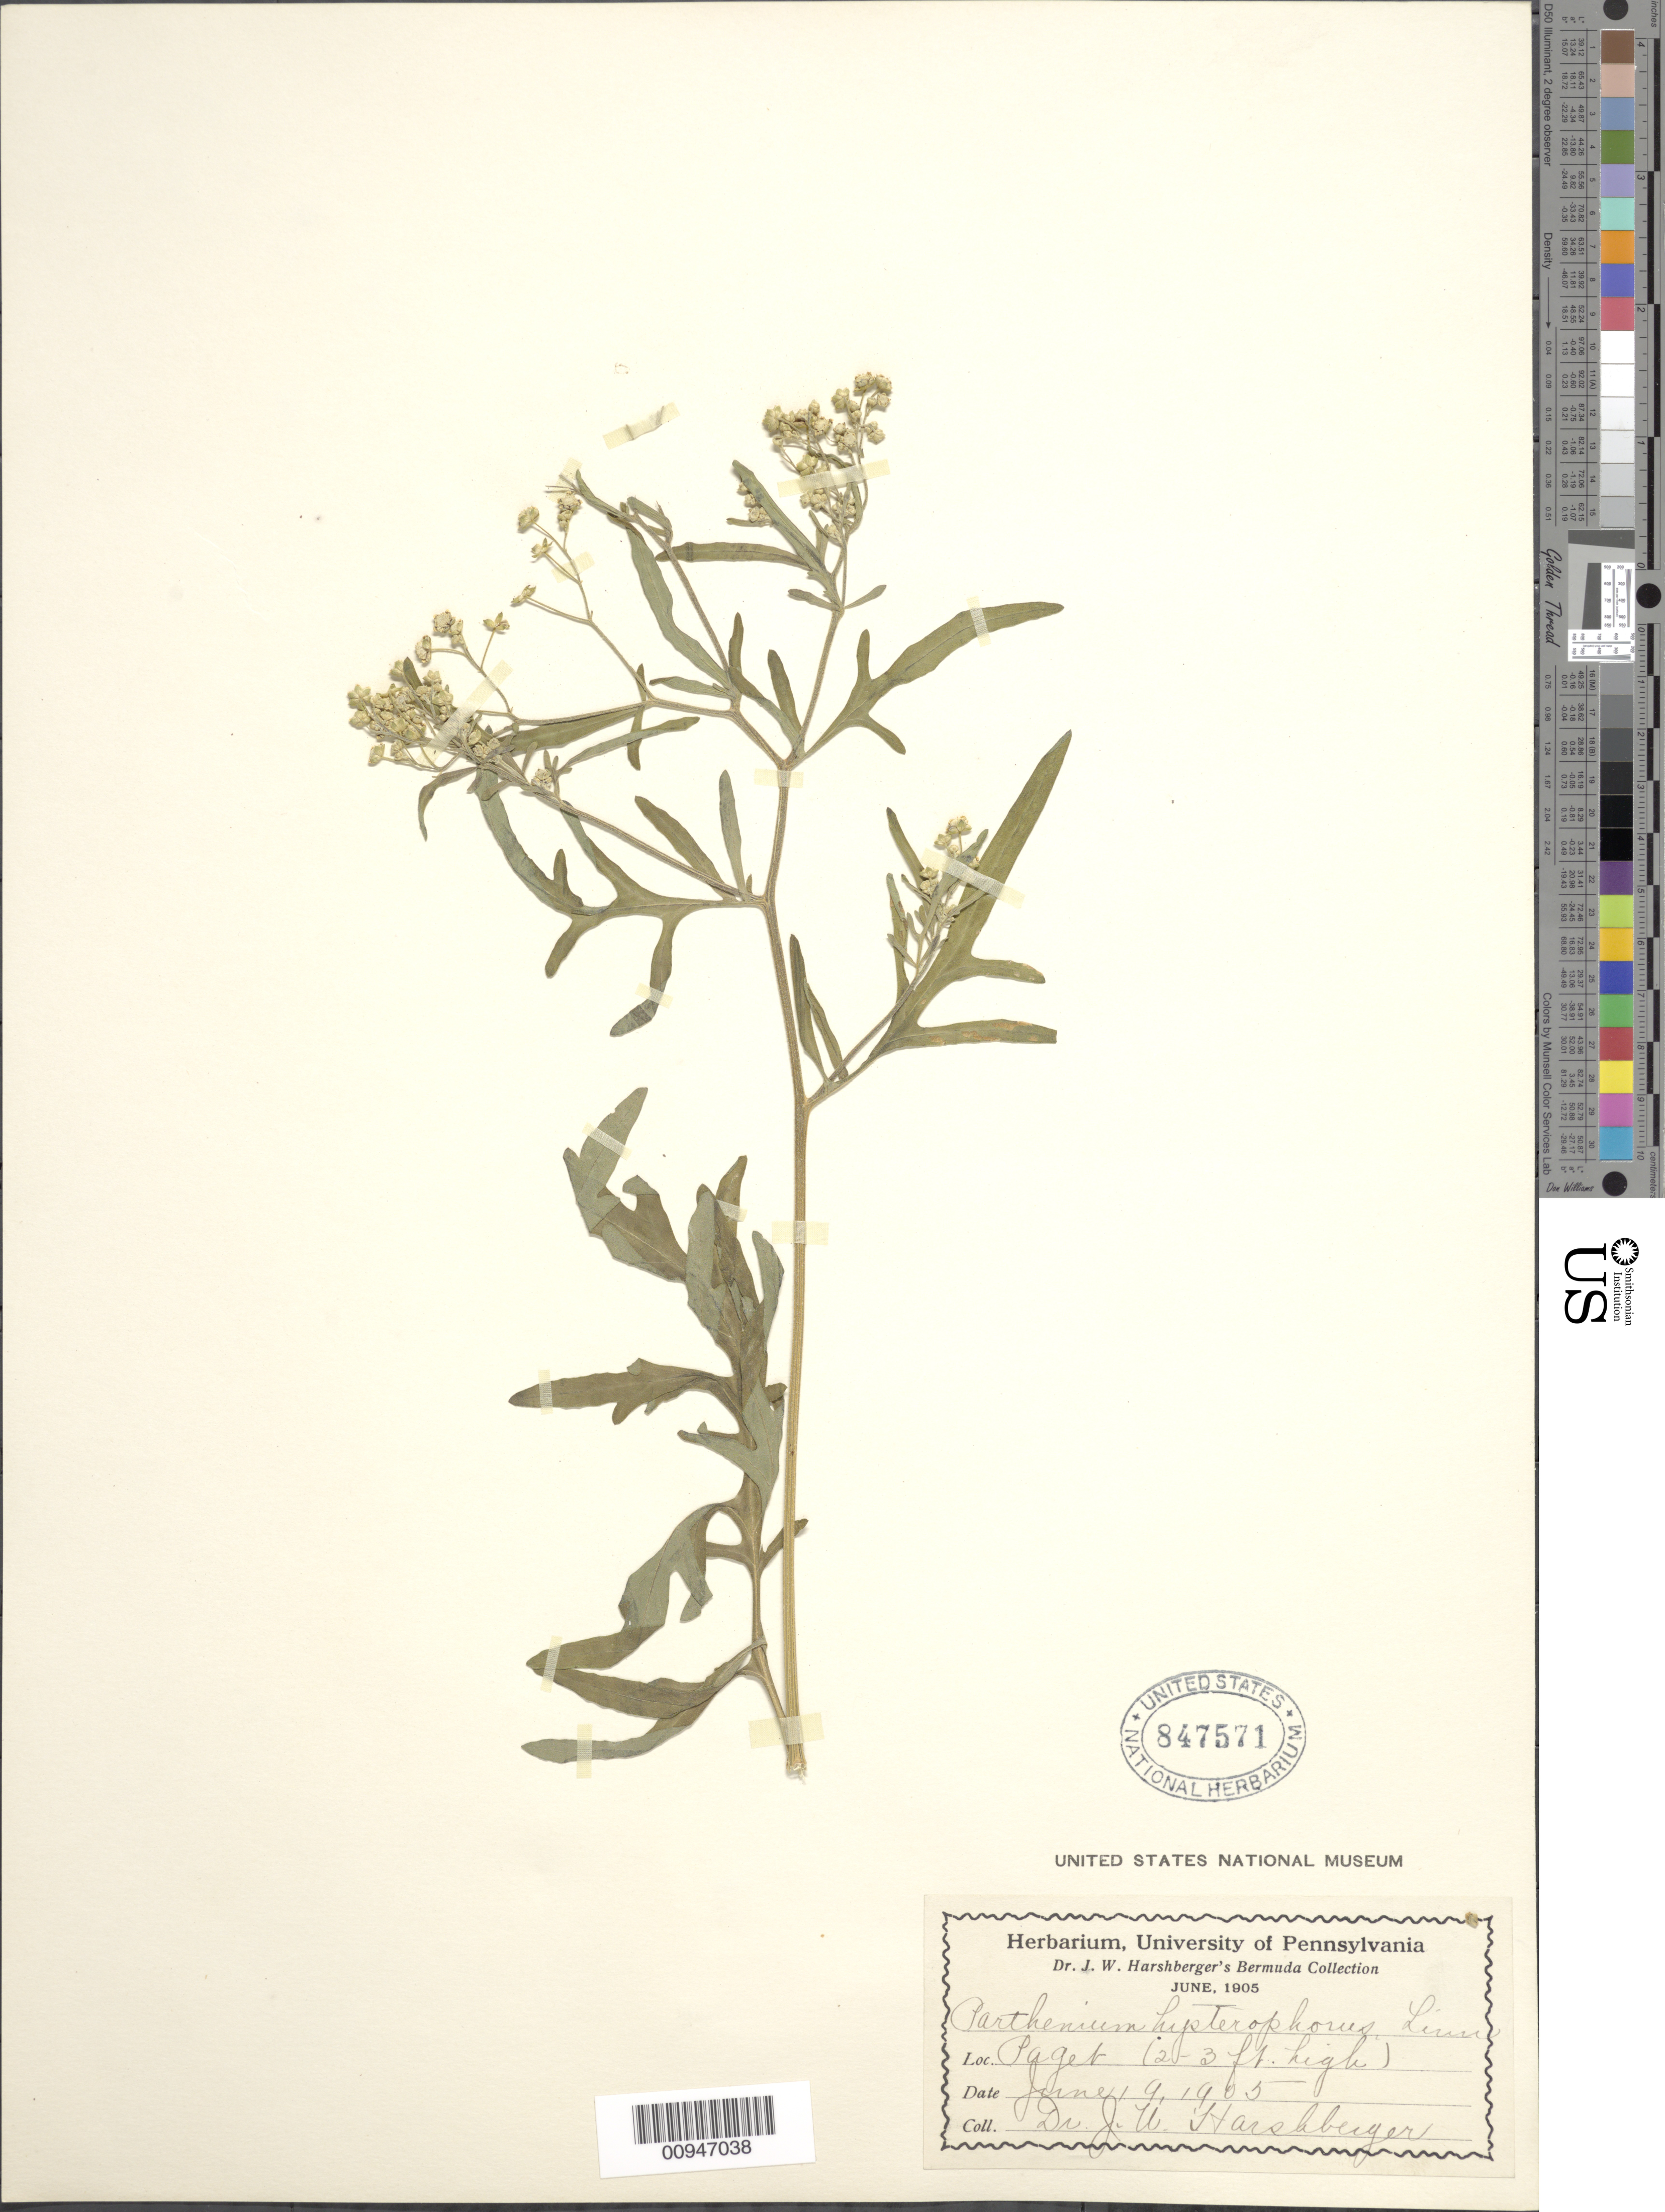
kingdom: Plantae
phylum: Tracheophyta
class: Magnoliopsida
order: Asterales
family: Asteraceae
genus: Parthenium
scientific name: Parthenium hysterophorus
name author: L.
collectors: J. W. Harshberger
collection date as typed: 09 Jun 1905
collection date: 1905-06-09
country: Bermuda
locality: Paget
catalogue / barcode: US 847571